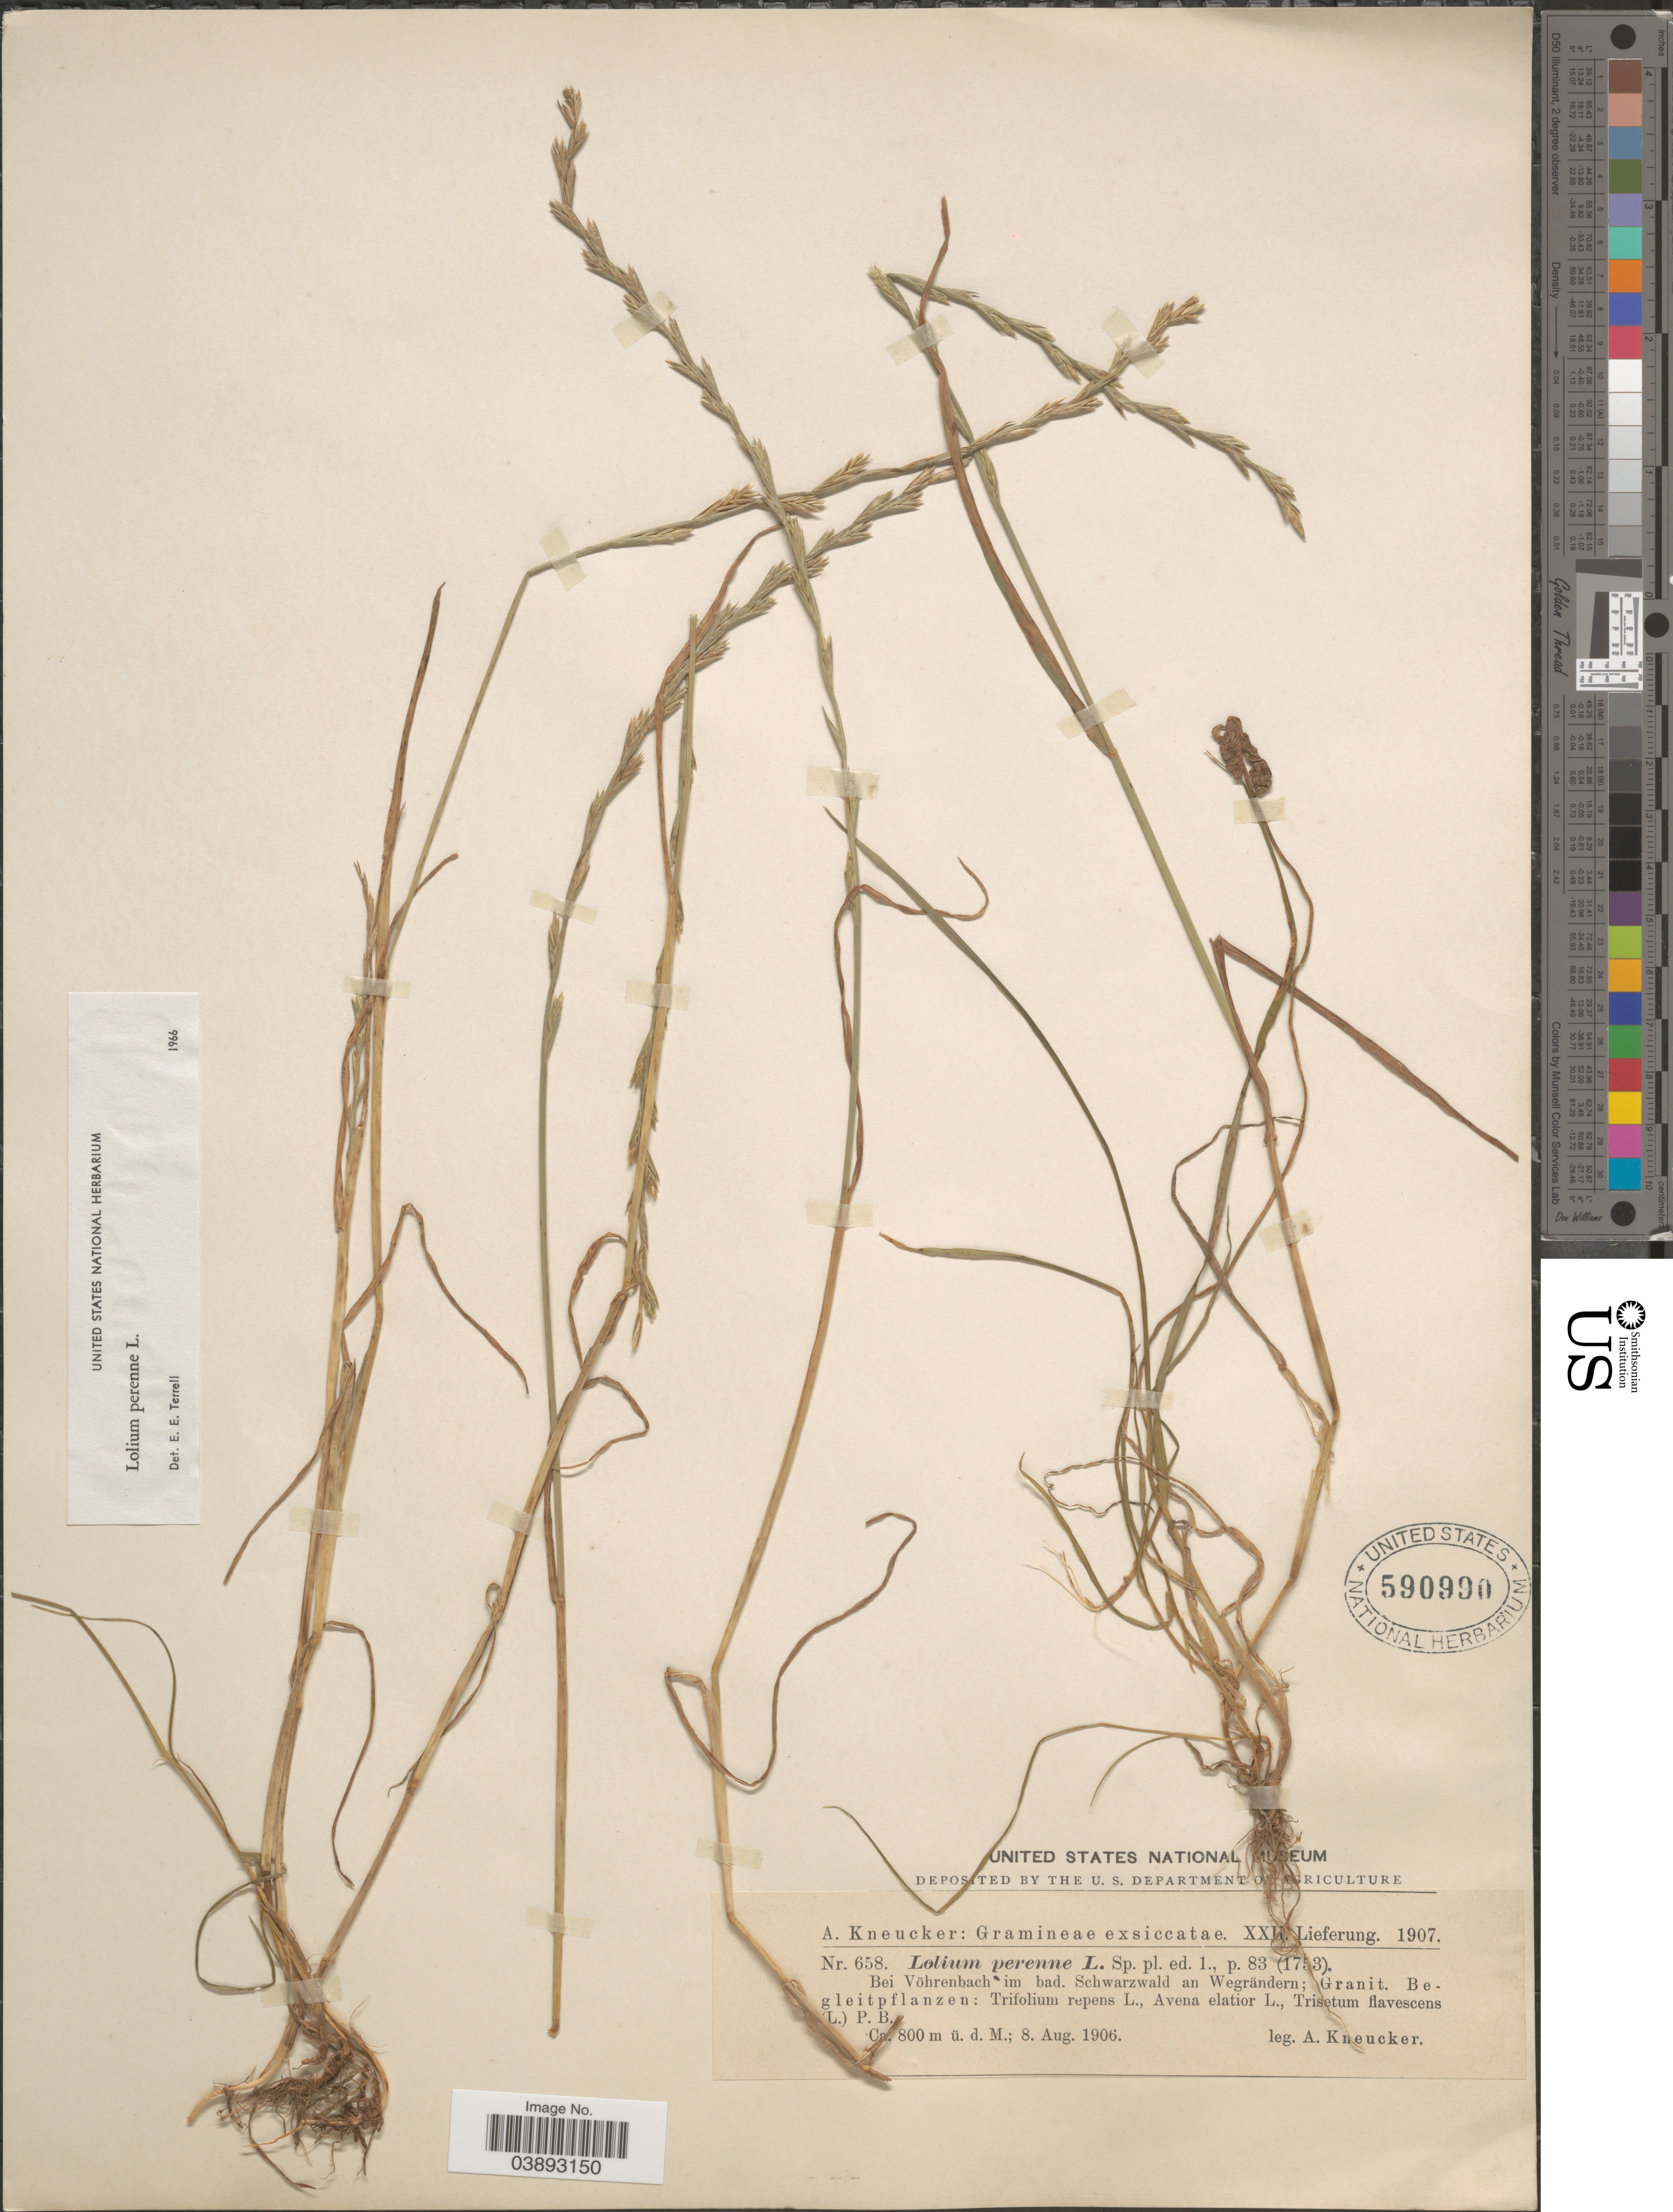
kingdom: Plantae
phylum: Tracheophyta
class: Liliopsida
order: Poales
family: Poaceae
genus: Lolium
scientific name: Lolium perenne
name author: L.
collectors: A. Kneucker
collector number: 658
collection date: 1906-08-08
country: Germany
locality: Bei Vöhrenbach im bad. Schwarzwald an Wegrändern; Granit.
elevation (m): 800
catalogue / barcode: US 590990